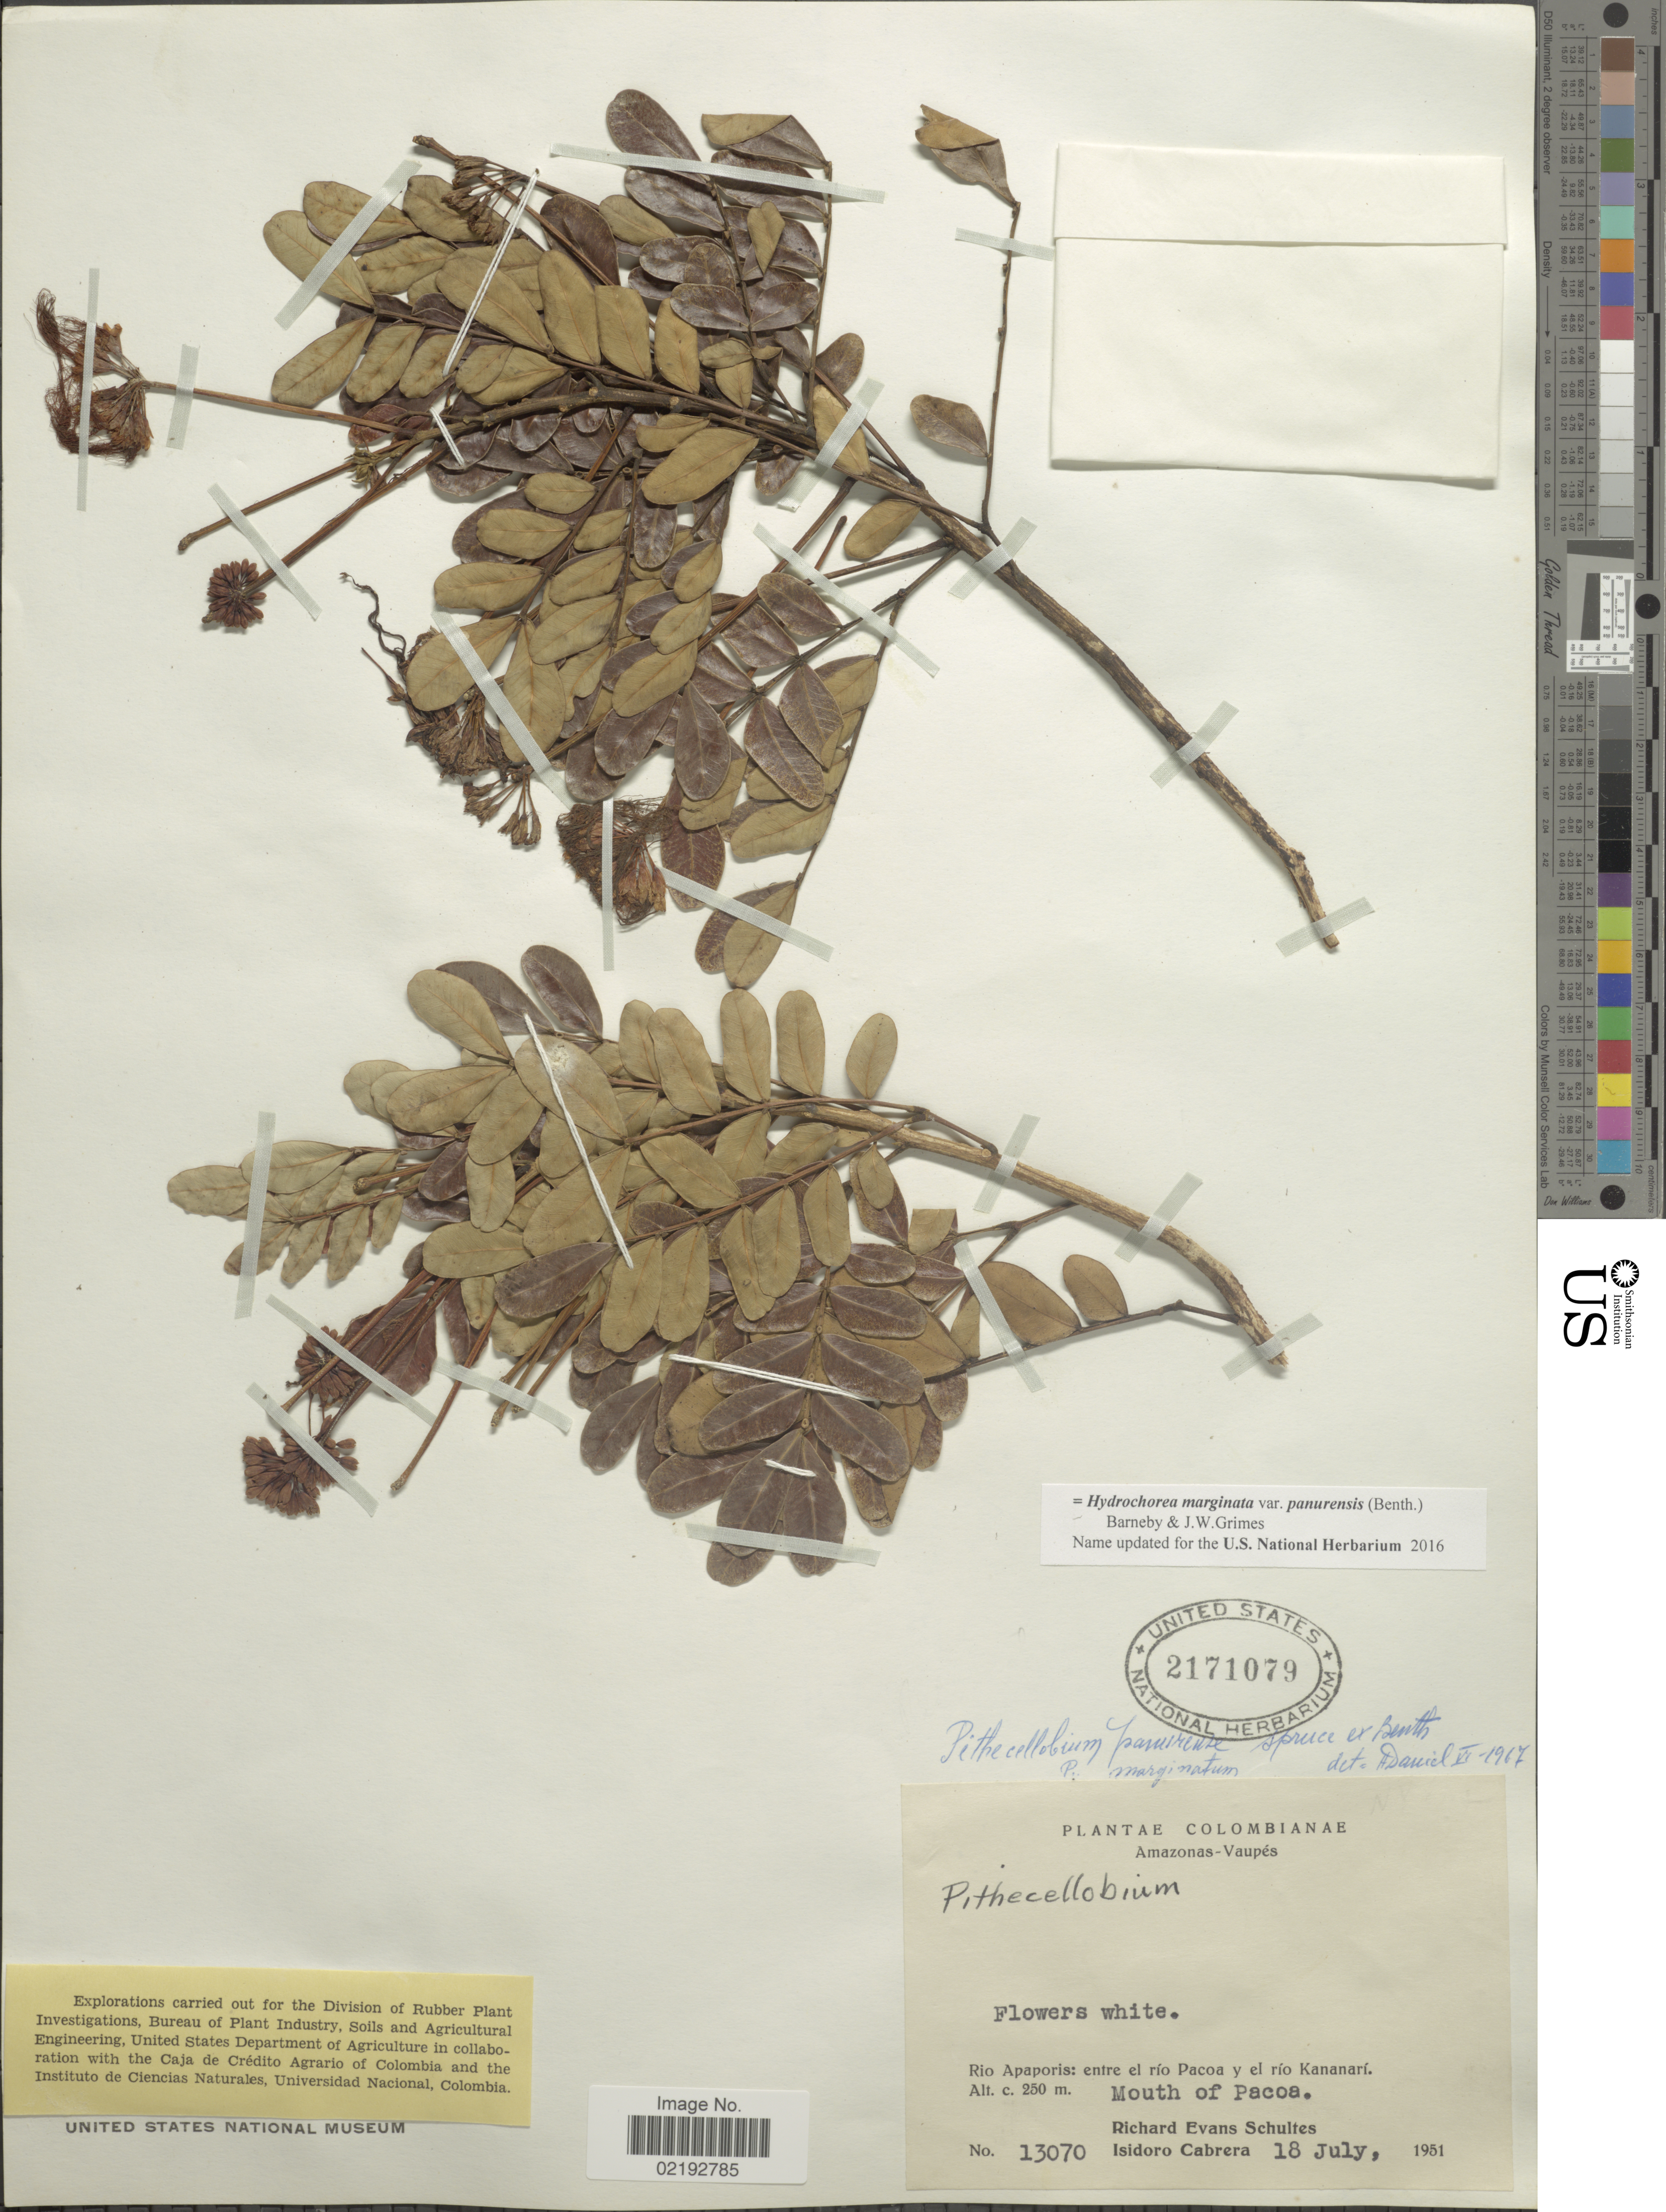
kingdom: Plantae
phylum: Tracheophyta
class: Magnoliopsida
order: Fabales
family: Fabaceae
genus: Hydrochorea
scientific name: Hydrochorea panurensis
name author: (Spruce ex Benth.) M.V.B. Soares et al.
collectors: R. E. Schultes & I. Cabrera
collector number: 13070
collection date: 1951-07-18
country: Colombia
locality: Amazonas-Vaupes, Rio Apaporis, entre el rio Pacoa y el Rio Kananari, Mouth of Pacoa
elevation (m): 250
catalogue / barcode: US 2171079